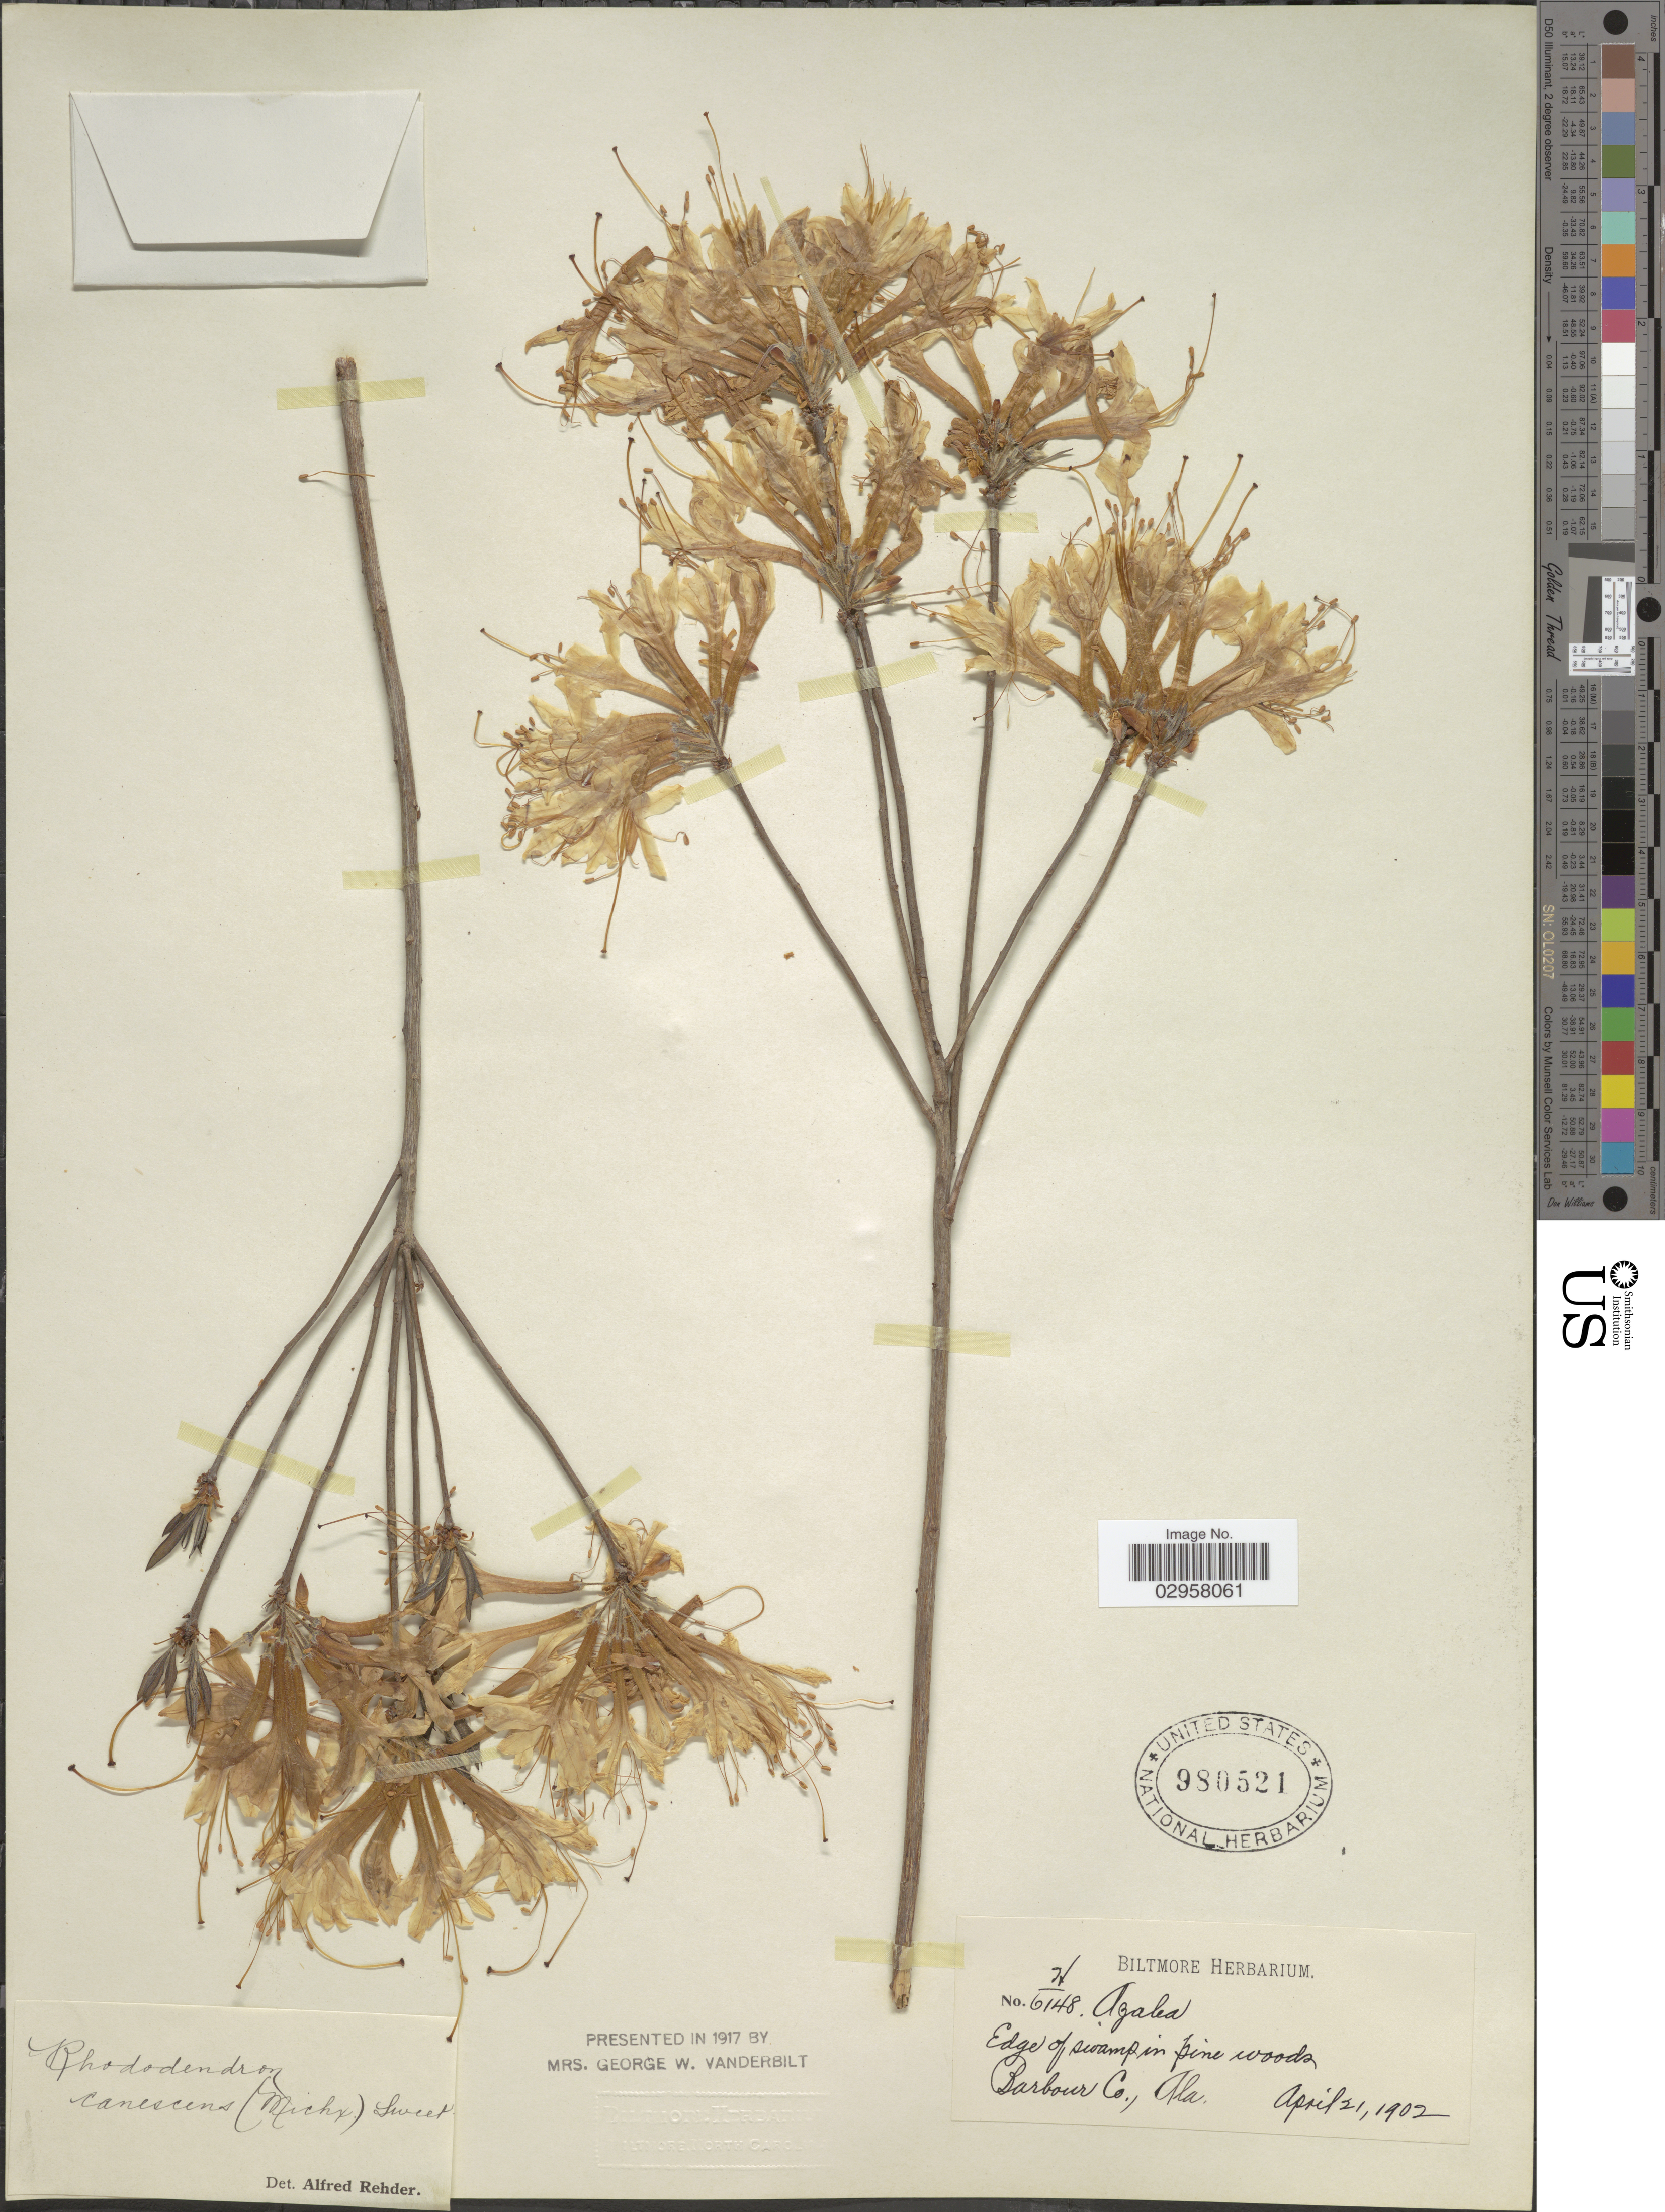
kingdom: Plantae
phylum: Tracheophyta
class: Magnoliopsida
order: Ericales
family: Ericaceae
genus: Rhododendron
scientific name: Rhododendron canescens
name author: (Michx.) Sweet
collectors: ex herb. Biltmore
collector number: H/6148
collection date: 1902-04-21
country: United States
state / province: Alabama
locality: Edge of swamp in pine woods Barbour Co.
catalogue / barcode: US 980521